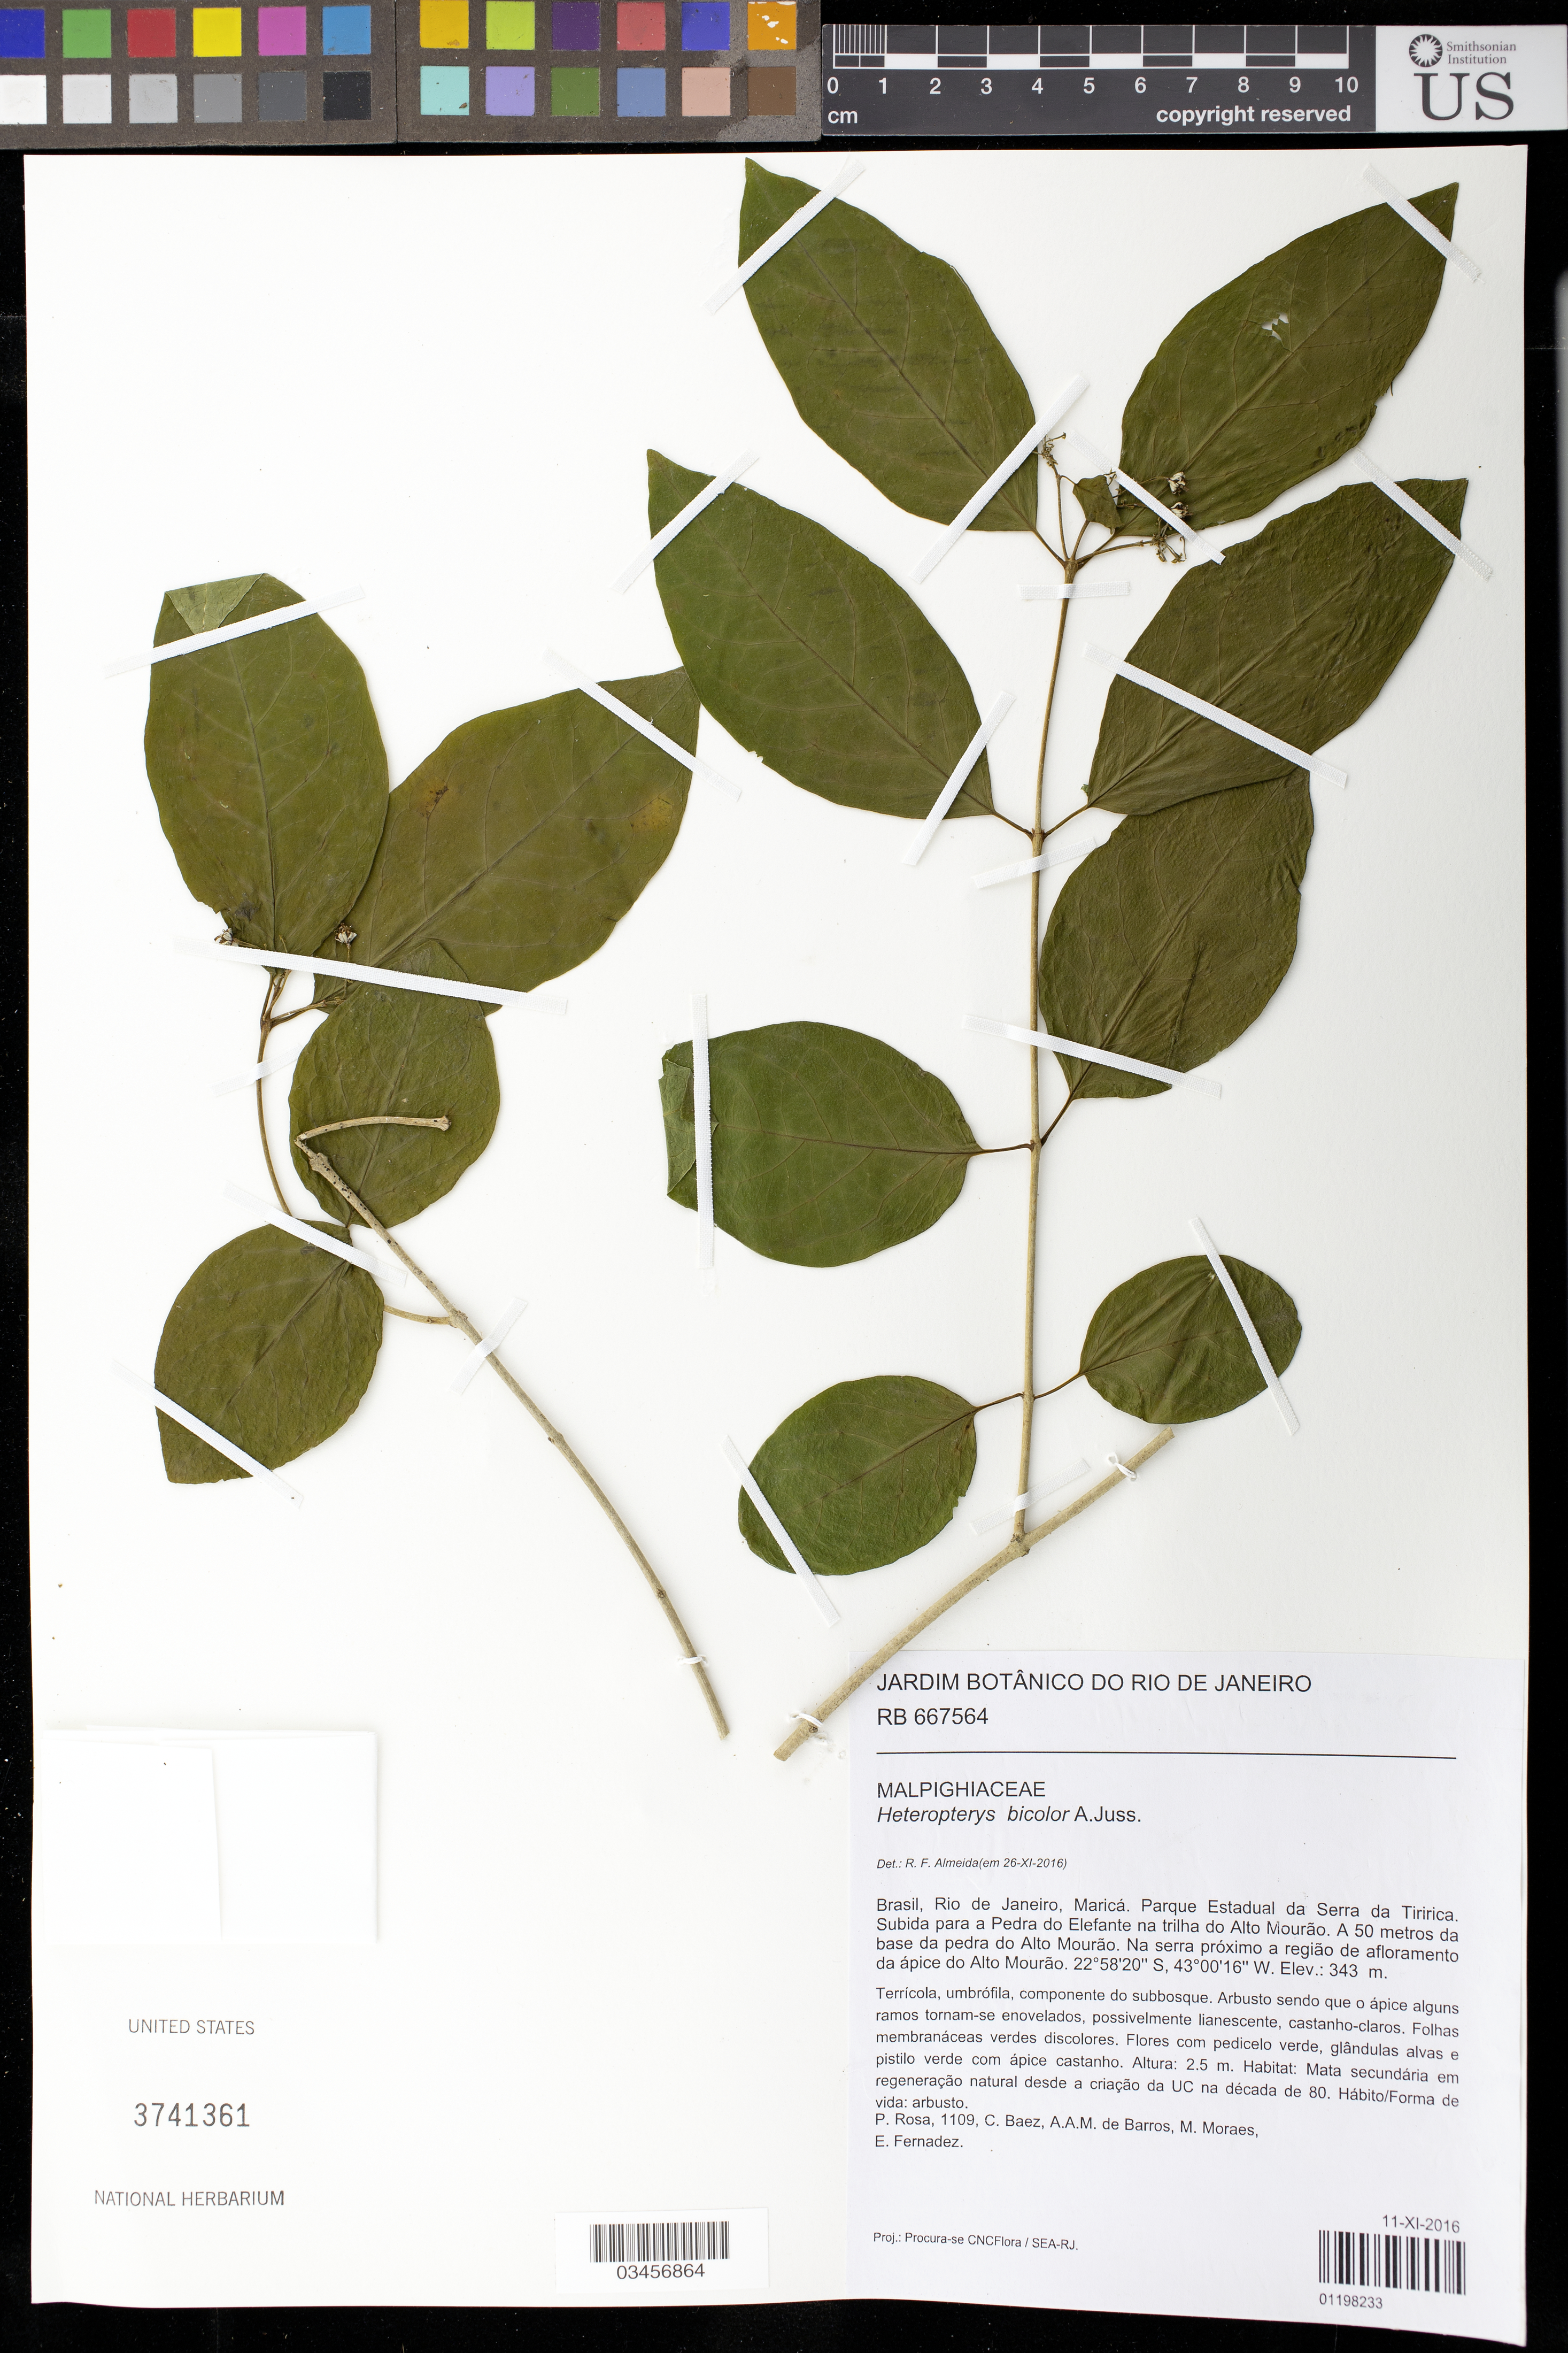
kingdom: Plantae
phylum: Tracheophyta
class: Magnoliopsida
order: Malpighiales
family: Malpighiaceae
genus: Heteropterys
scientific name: Heteropterys bicolor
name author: A. Juss.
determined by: Almeida, Rafael F., (BHCB), Universidade Federal de Minas Gerais (BRAZIL)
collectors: P. Rosa, C. Baez, A. de Barros, M. Moraes & E. Fernandez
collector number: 1109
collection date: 2016-11-11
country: Brazil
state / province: Rio de Janeiro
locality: Maricá. Parque Estadual da Serra da Tirica. Subida para a Pedra do Elefante na trilha do Alto Mourão. A 50 m da base da pedra do Alto Mourão. Na serra próximo a região de alforamento da ápice do Alto Mourão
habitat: Mata secundária em regeneração natural desde a criação da UC na década de 80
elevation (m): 343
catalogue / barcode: US 3741361